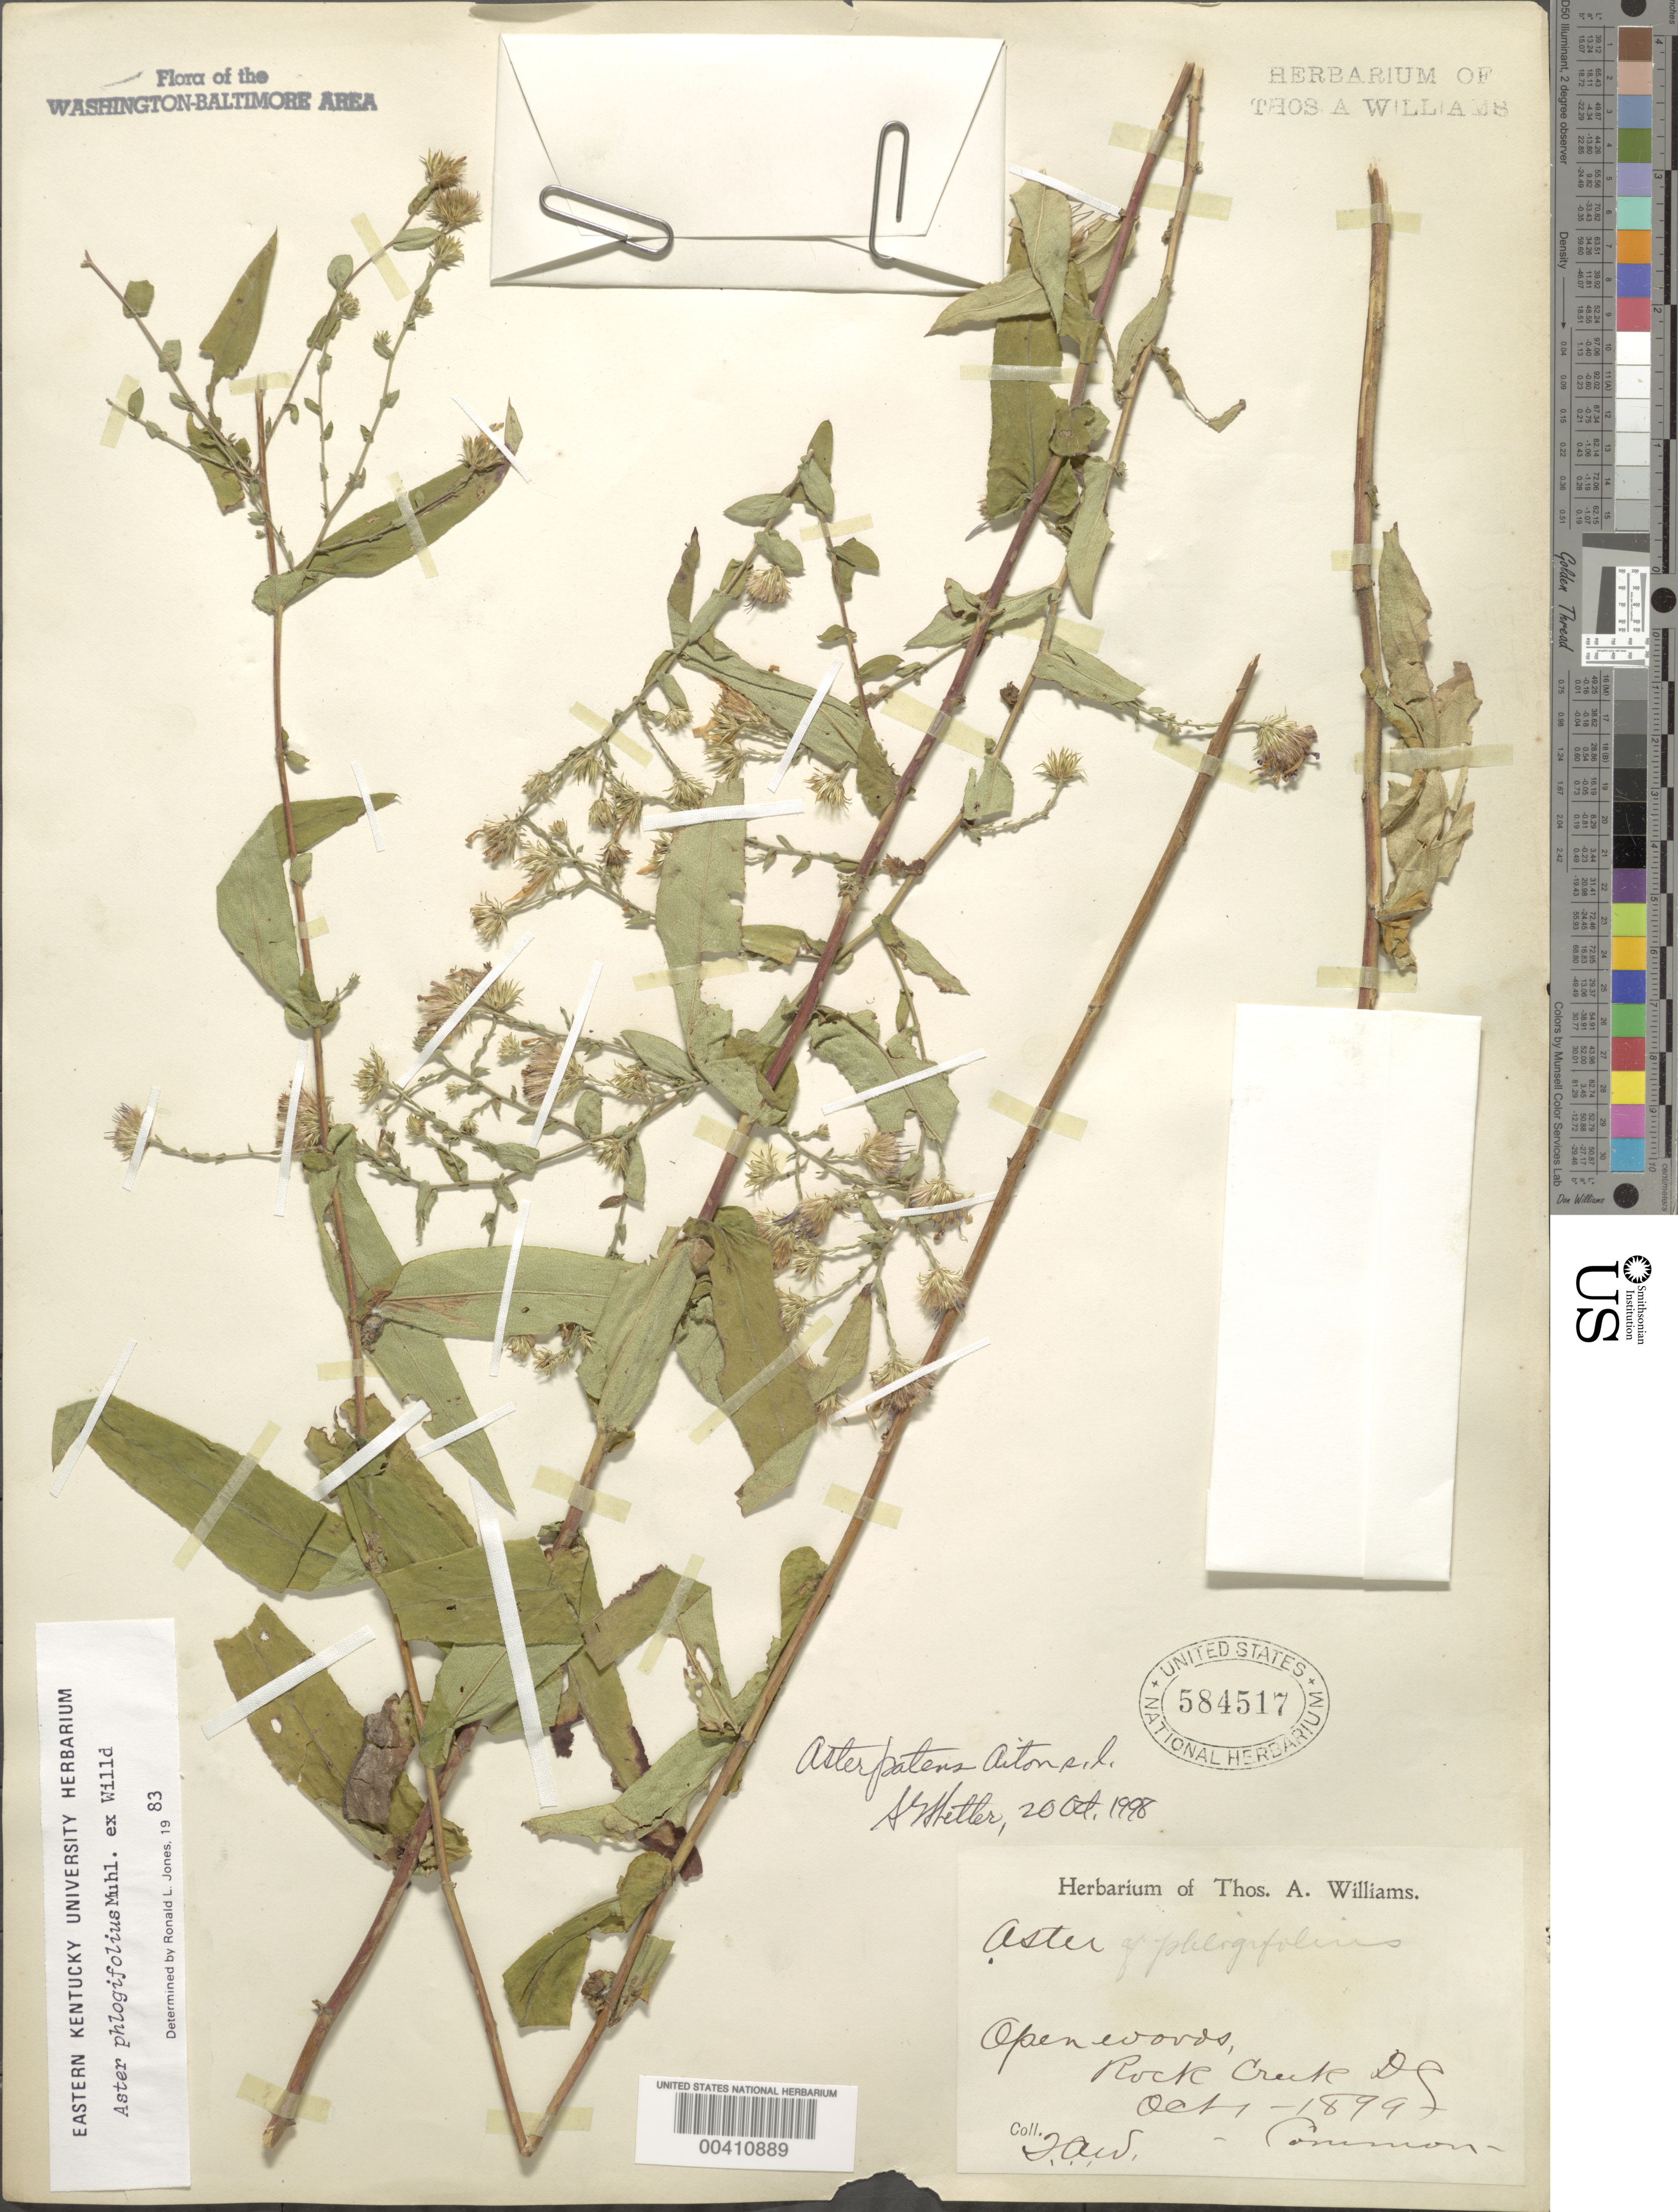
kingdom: Plantae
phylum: Tracheophyta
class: Magnoliopsida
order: Asterales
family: Asteraceae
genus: Symphyotrichum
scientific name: Symphyotrichum phlogifolium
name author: (Muhl. ex Willd.) G.L. Nesom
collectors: T. A. Williams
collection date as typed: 01 Oct 1899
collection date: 1899-10-01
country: United States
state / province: District of Columbia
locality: Rock Creek Rock Creek Park & vicinity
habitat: Open woods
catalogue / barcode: US 584517